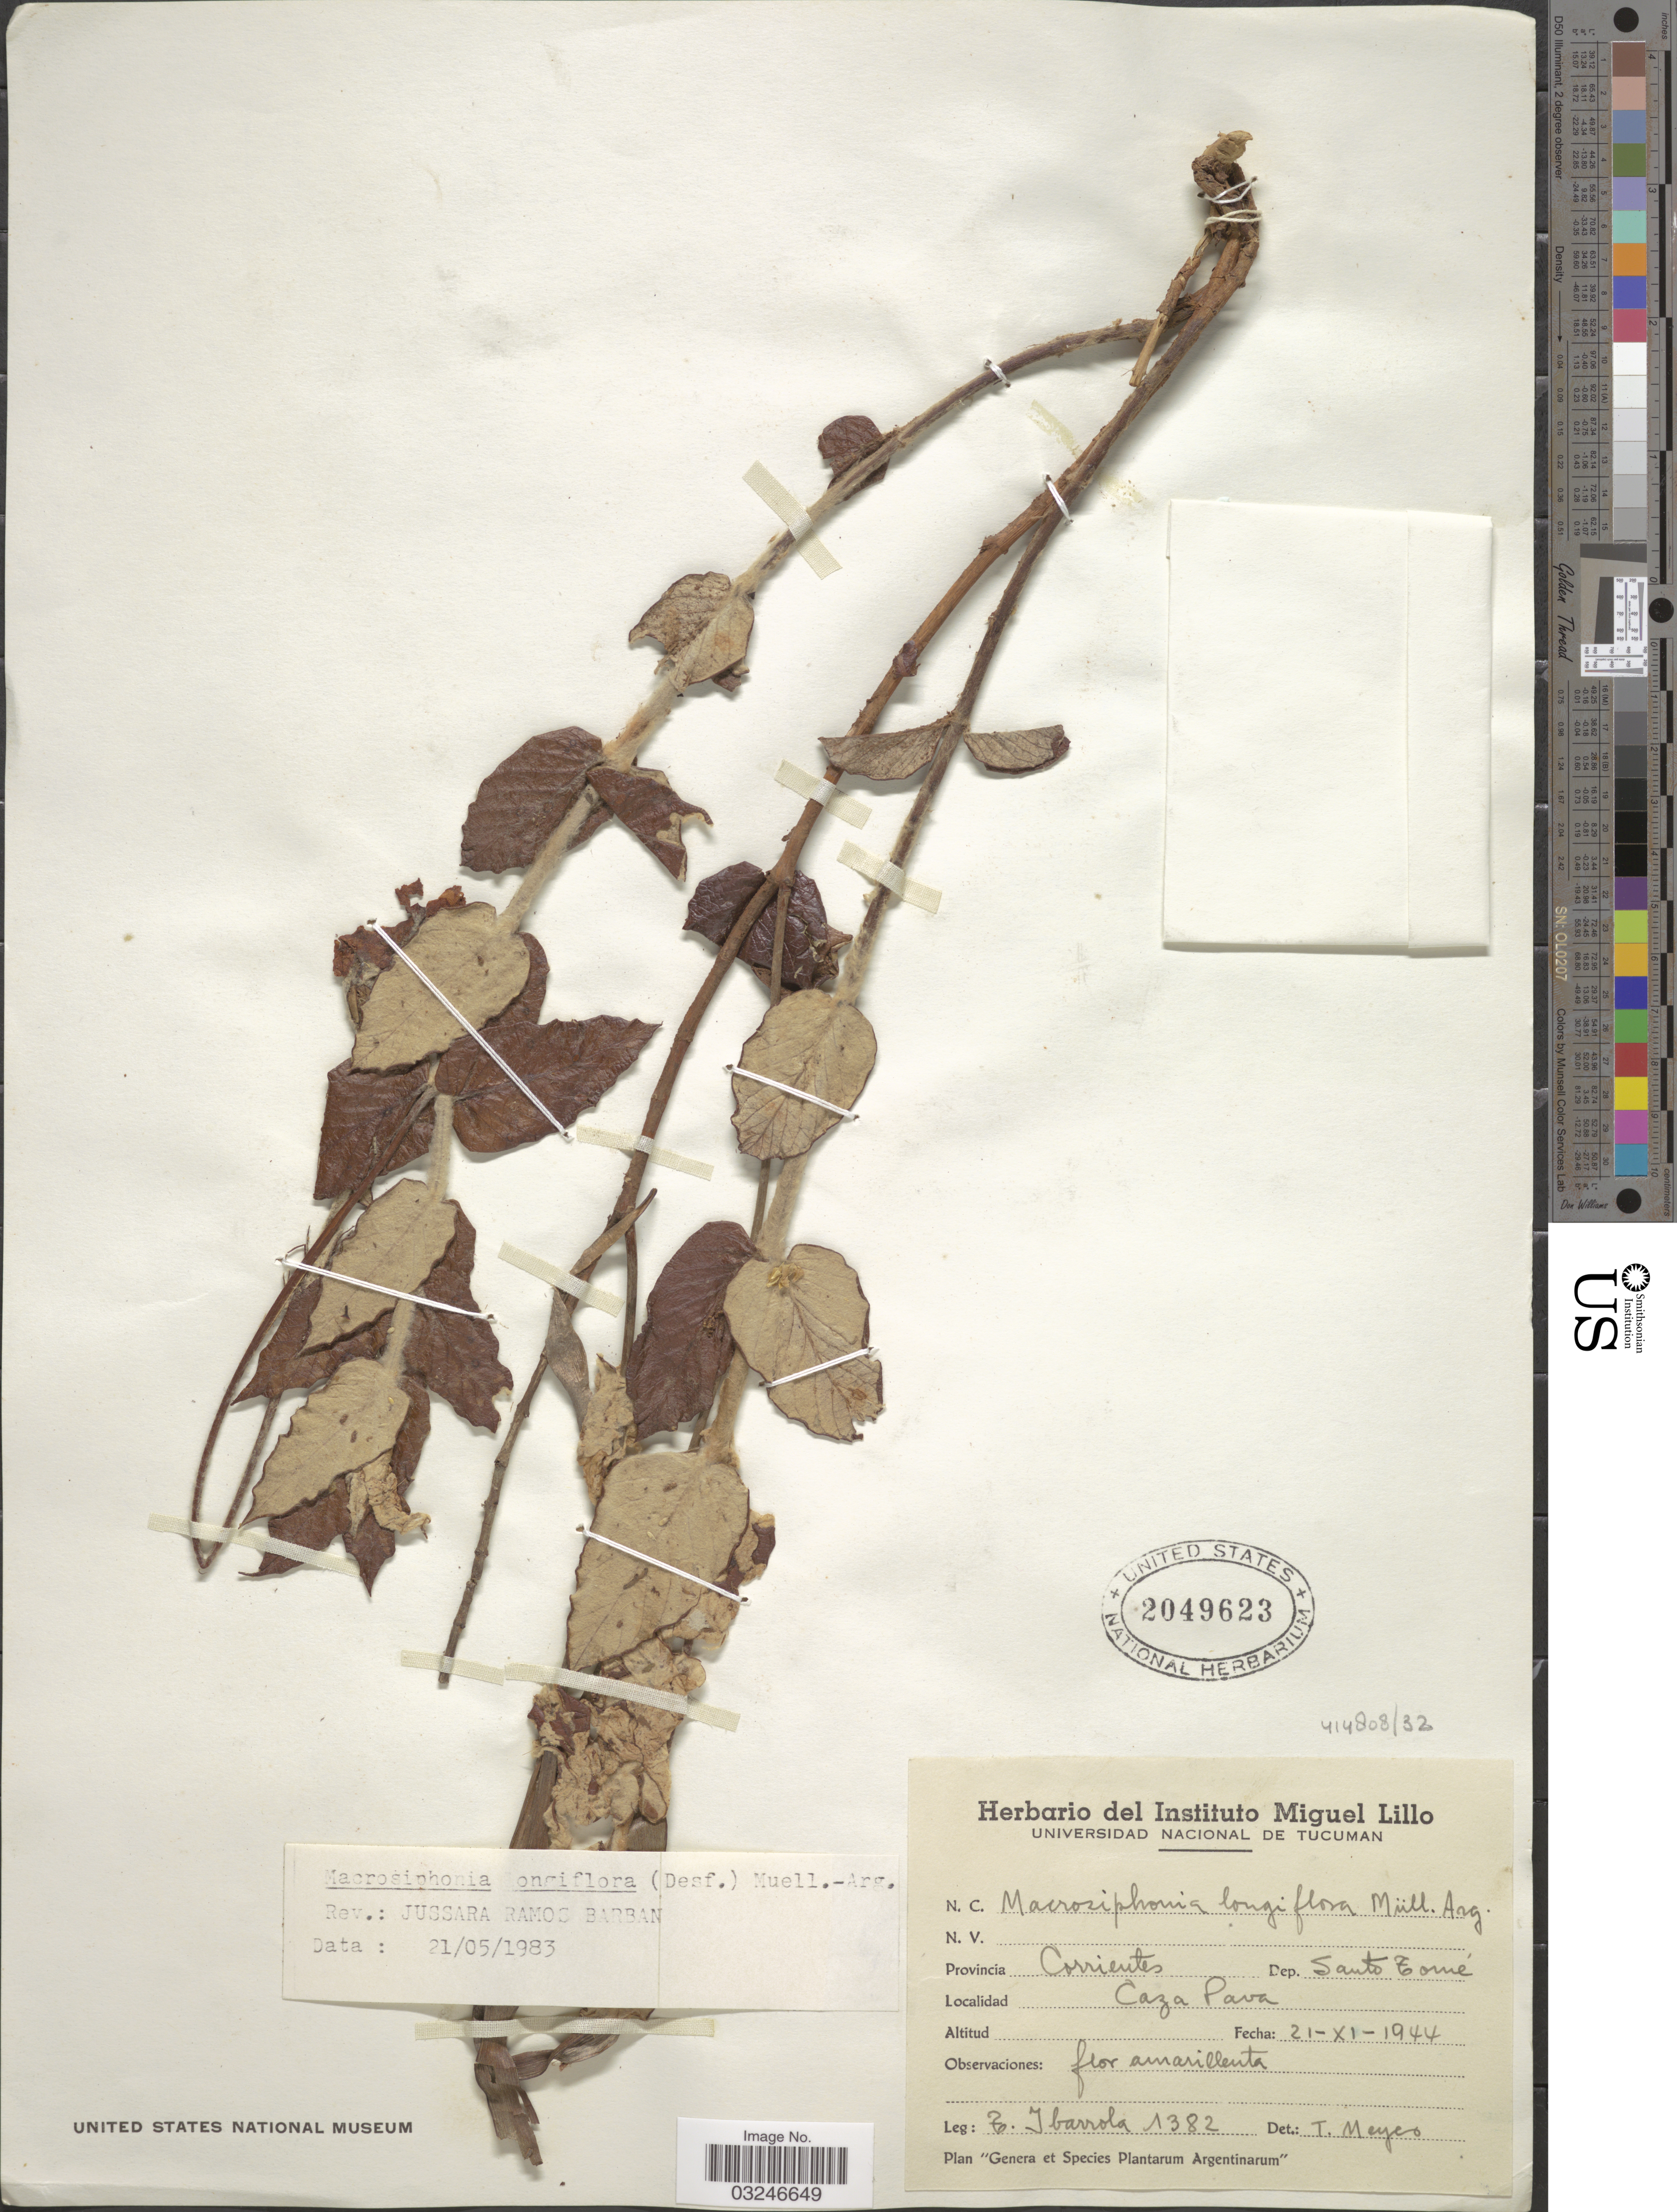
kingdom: Plantae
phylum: Tracheophyta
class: Magnoliopsida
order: Gentianales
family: Apocynaceae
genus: Macrosiphonia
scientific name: Macrosiphonia longiflora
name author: (Desf.) Müll. Arg.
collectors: T. Ibarrola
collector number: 1382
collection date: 1944-11-21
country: Argentina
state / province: Corrientes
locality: Dep. Santo Tomé. Caza Pava.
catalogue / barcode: US 2049623